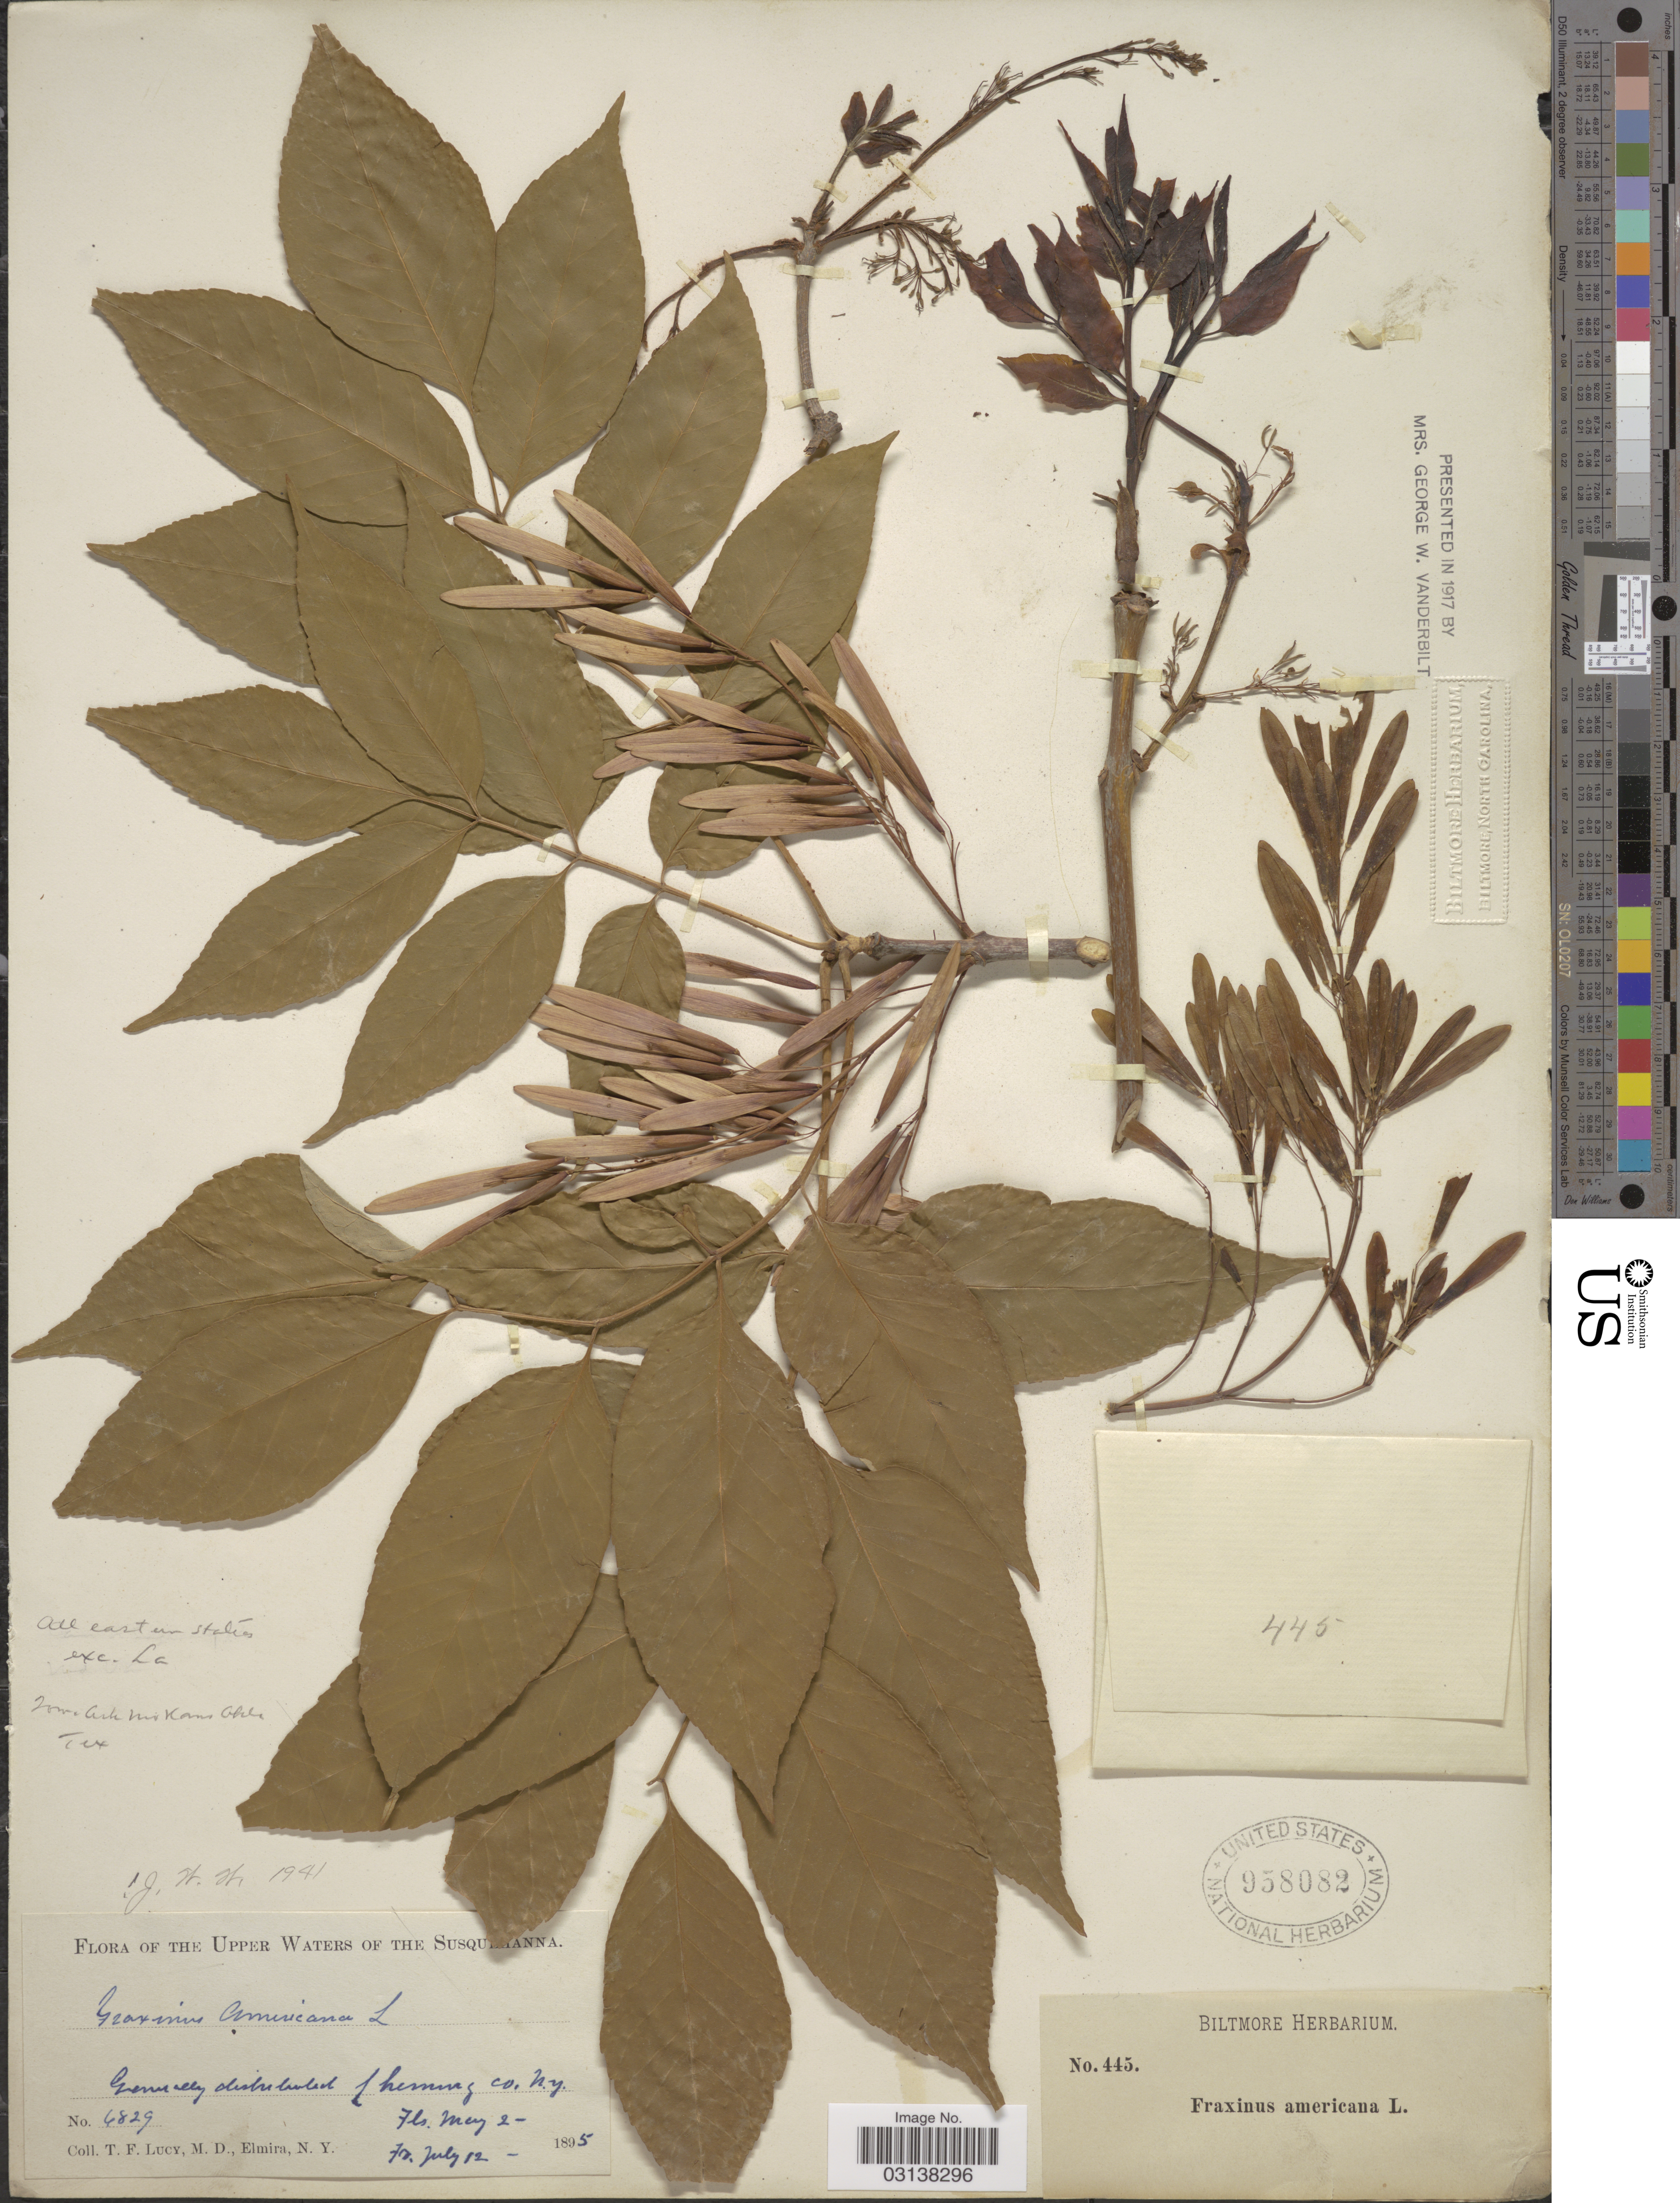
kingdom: Plantae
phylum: Tracheophyta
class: Magnoliopsida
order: Lamiales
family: Oleaceae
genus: Fraxinus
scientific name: Fraxinus americana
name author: L.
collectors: T. Lucy & M. Elmira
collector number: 6829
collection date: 1895-05-02/1895-07-12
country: United States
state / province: New York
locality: Upper Waters of the Susquehanna. Chemung Co.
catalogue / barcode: US 958082